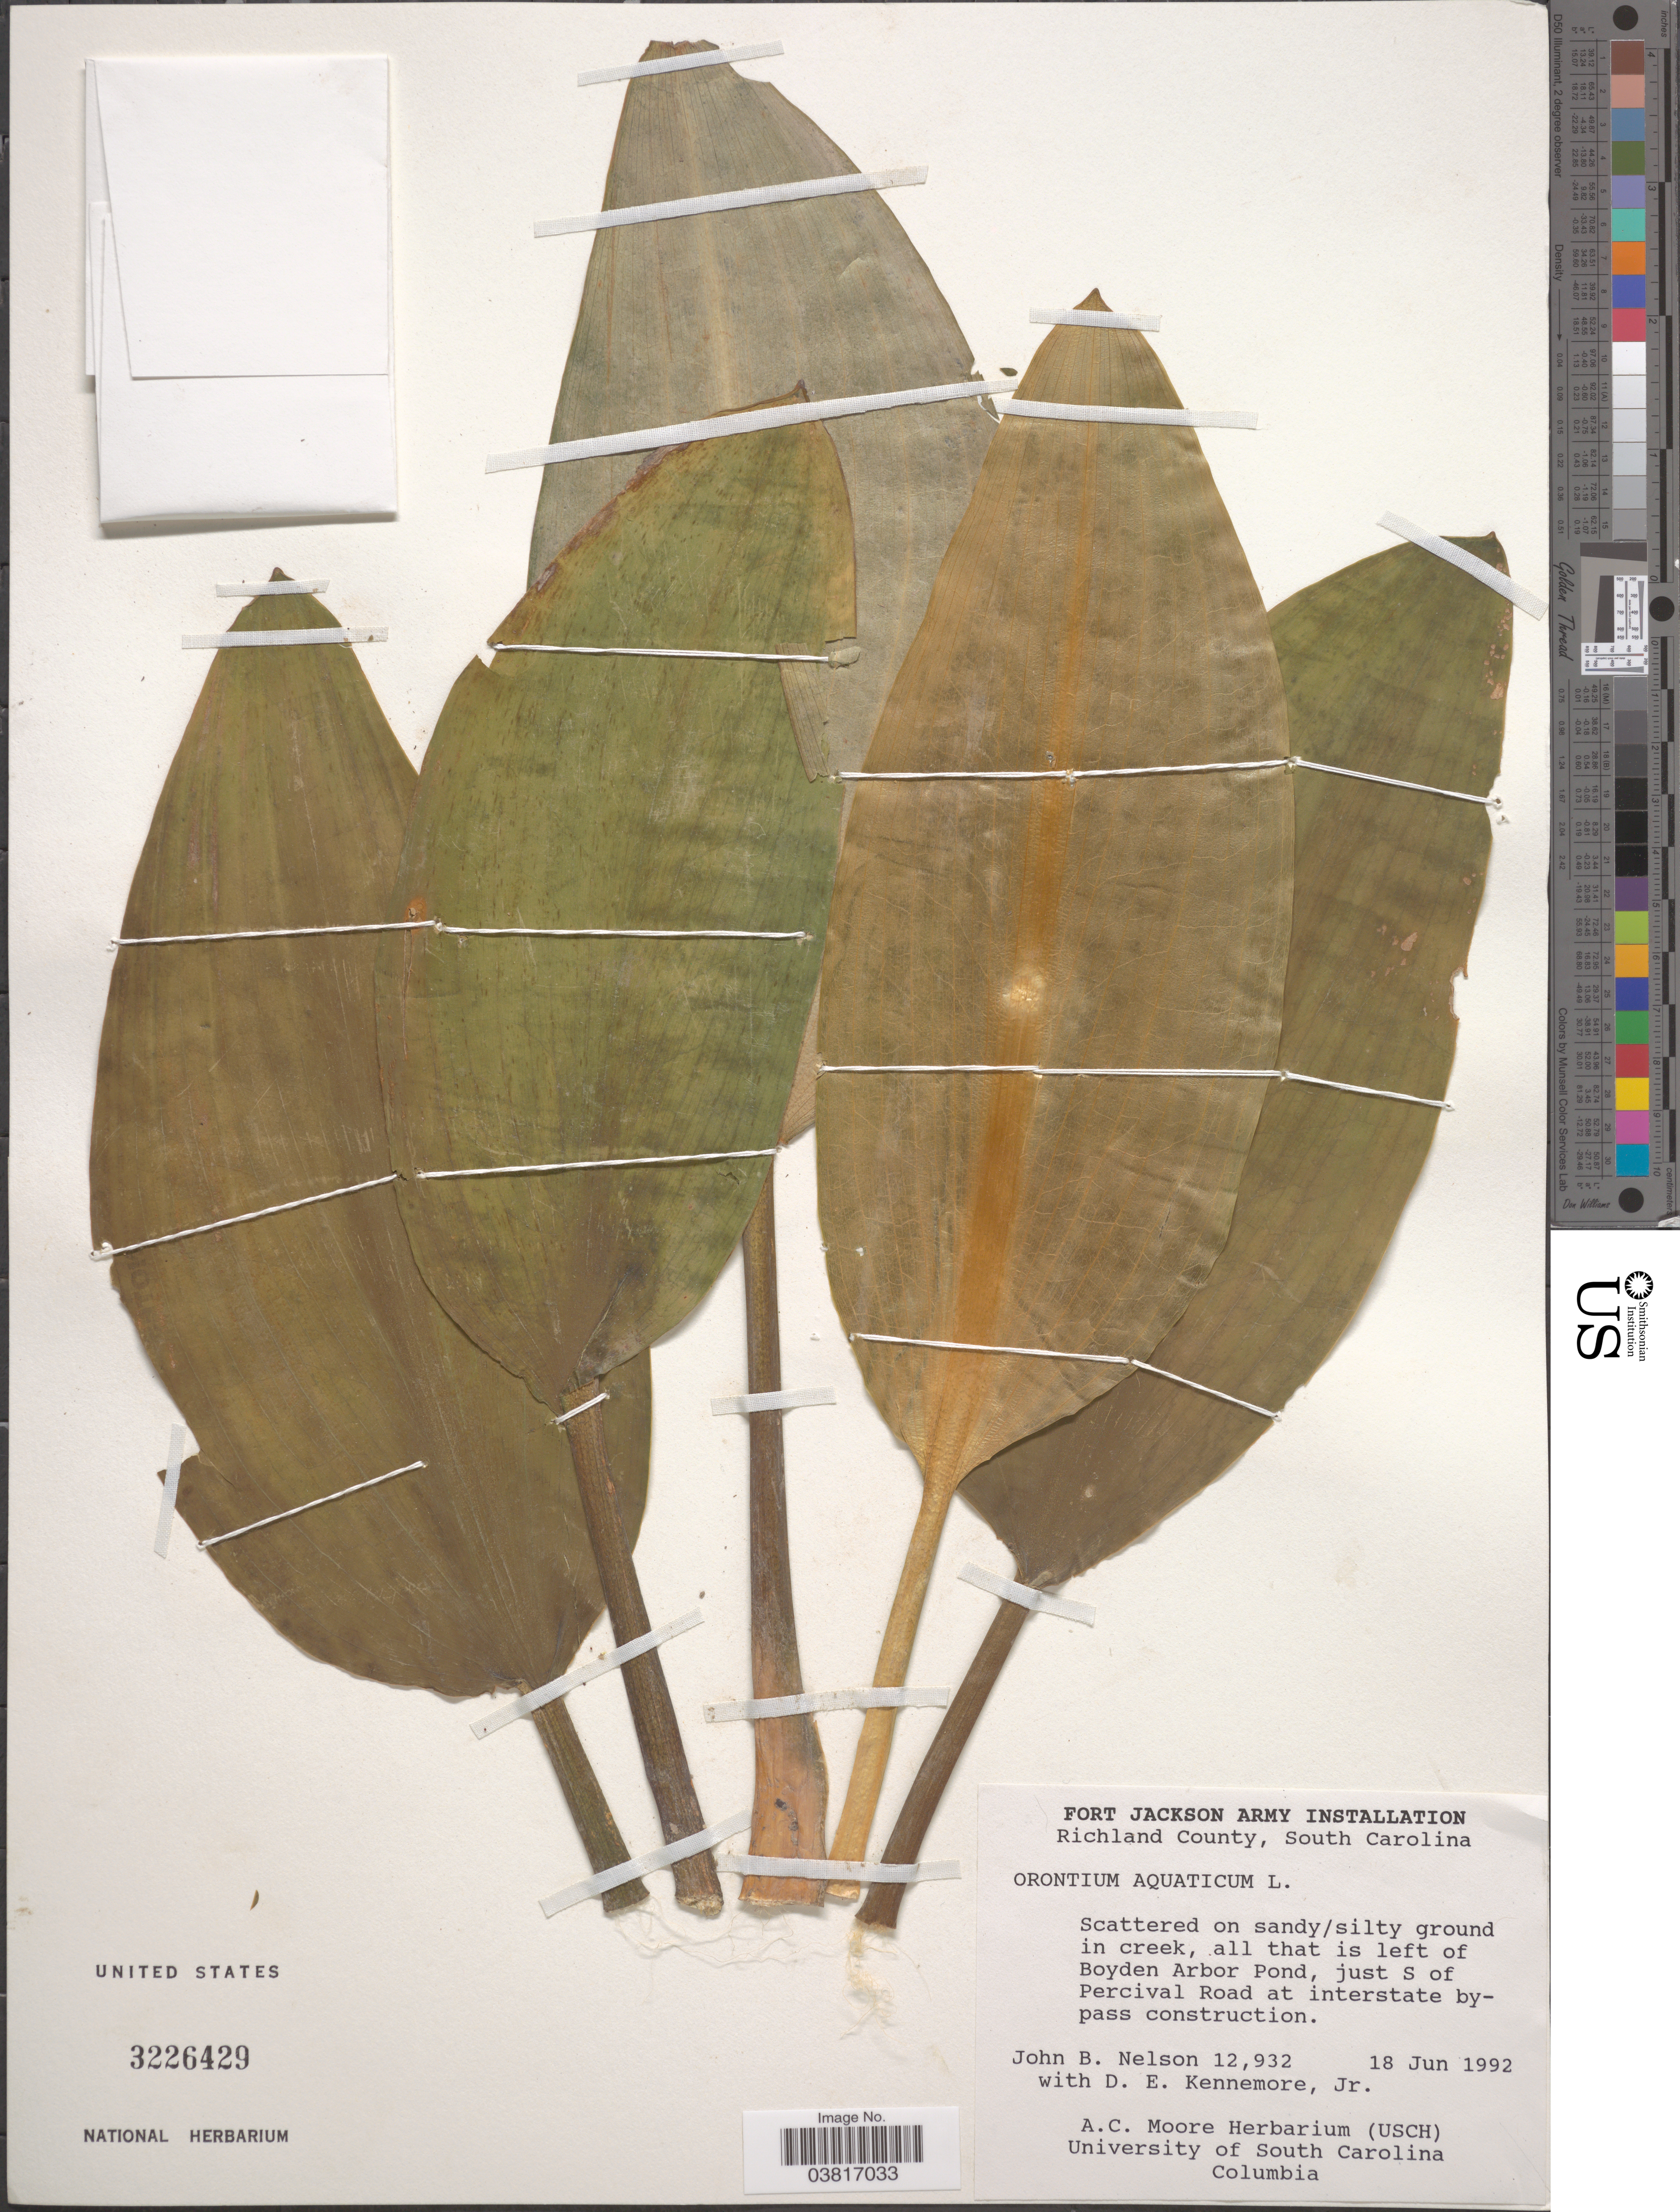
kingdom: Plantae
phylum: Tracheophyta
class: Liliopsida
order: Alismatales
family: Araceae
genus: Orontium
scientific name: Orontium aquaticum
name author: L.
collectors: J. B. Nelson & D. Kennemore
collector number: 12932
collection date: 1992-06-18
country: United States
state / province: South Carolina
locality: Richland County. All that is left of Boyden Arbor Pond, just S of Percival Road at interstate bypass construction.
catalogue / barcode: US 3226429